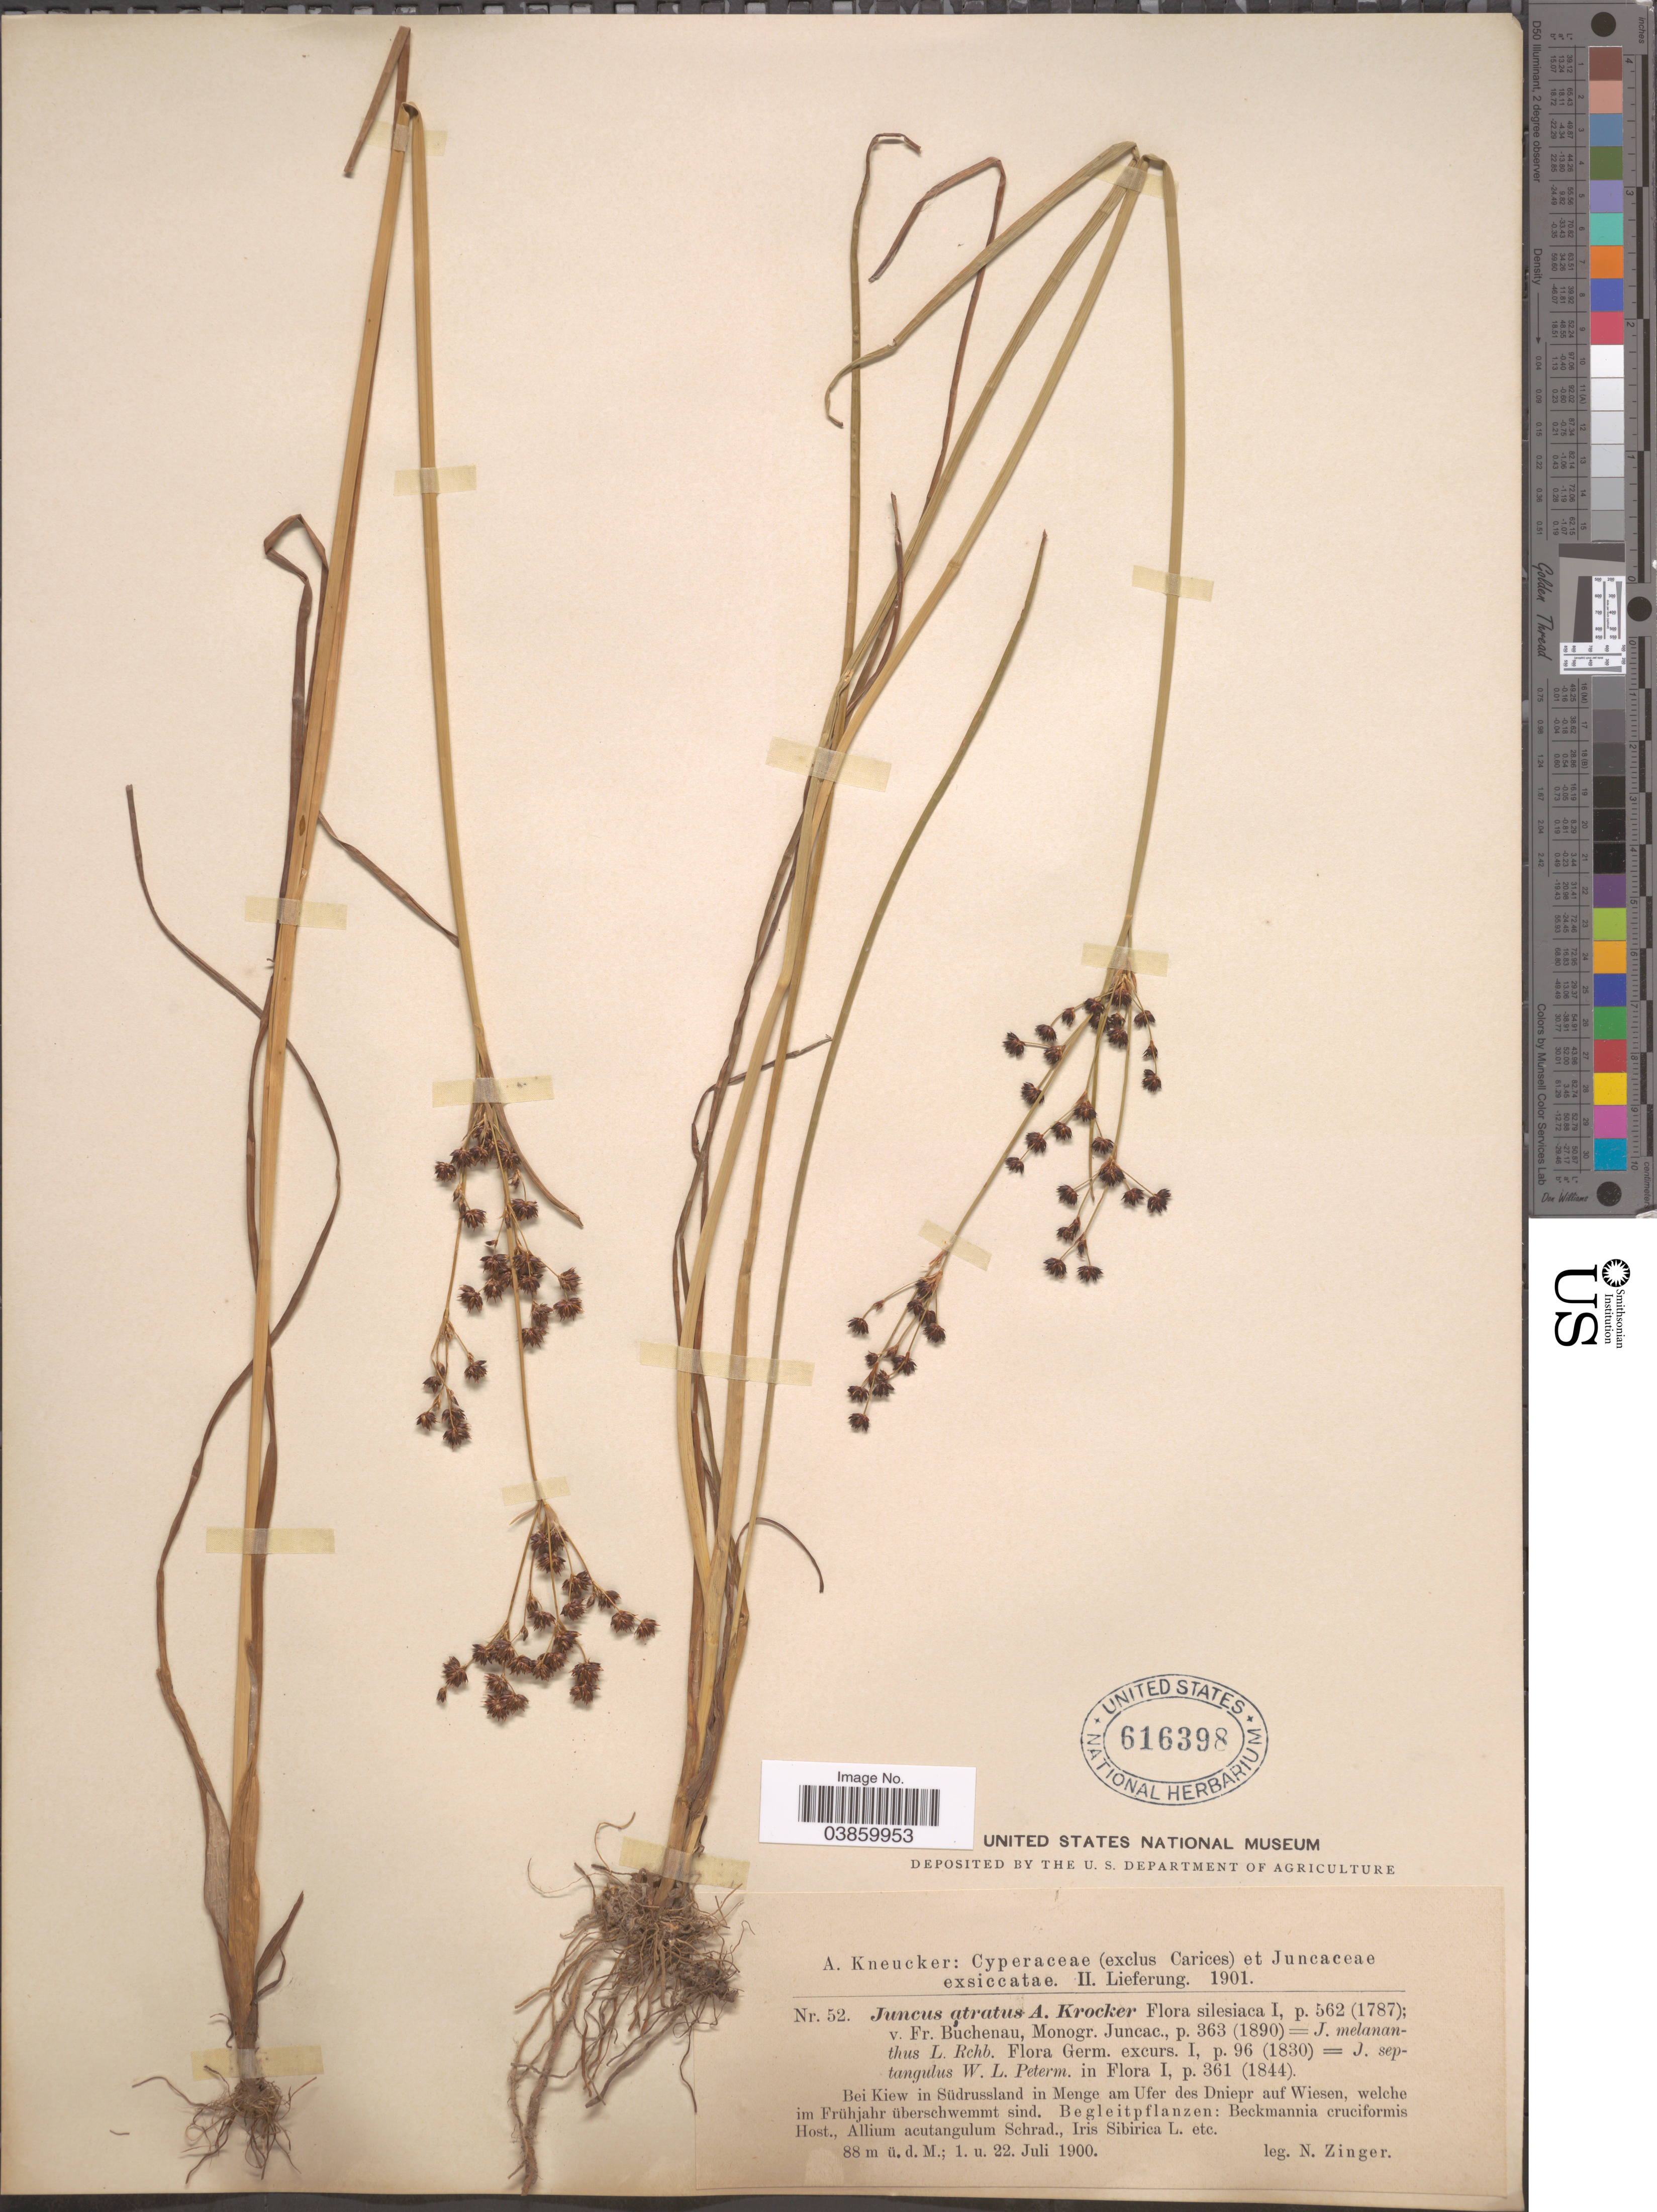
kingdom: Plantae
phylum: Tracheophyta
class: Liliopsida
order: Poales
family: Juncaceae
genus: Juncus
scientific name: Juncus atratus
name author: Krock.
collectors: N. Zinger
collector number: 52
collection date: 1900-07-22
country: Ukraine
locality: Bei Kiew in Südrussland in Menge am Ufer des Dniepr auf Wiesen, welche im Frühjahr überschwemmt sind.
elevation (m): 88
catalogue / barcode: US 616398